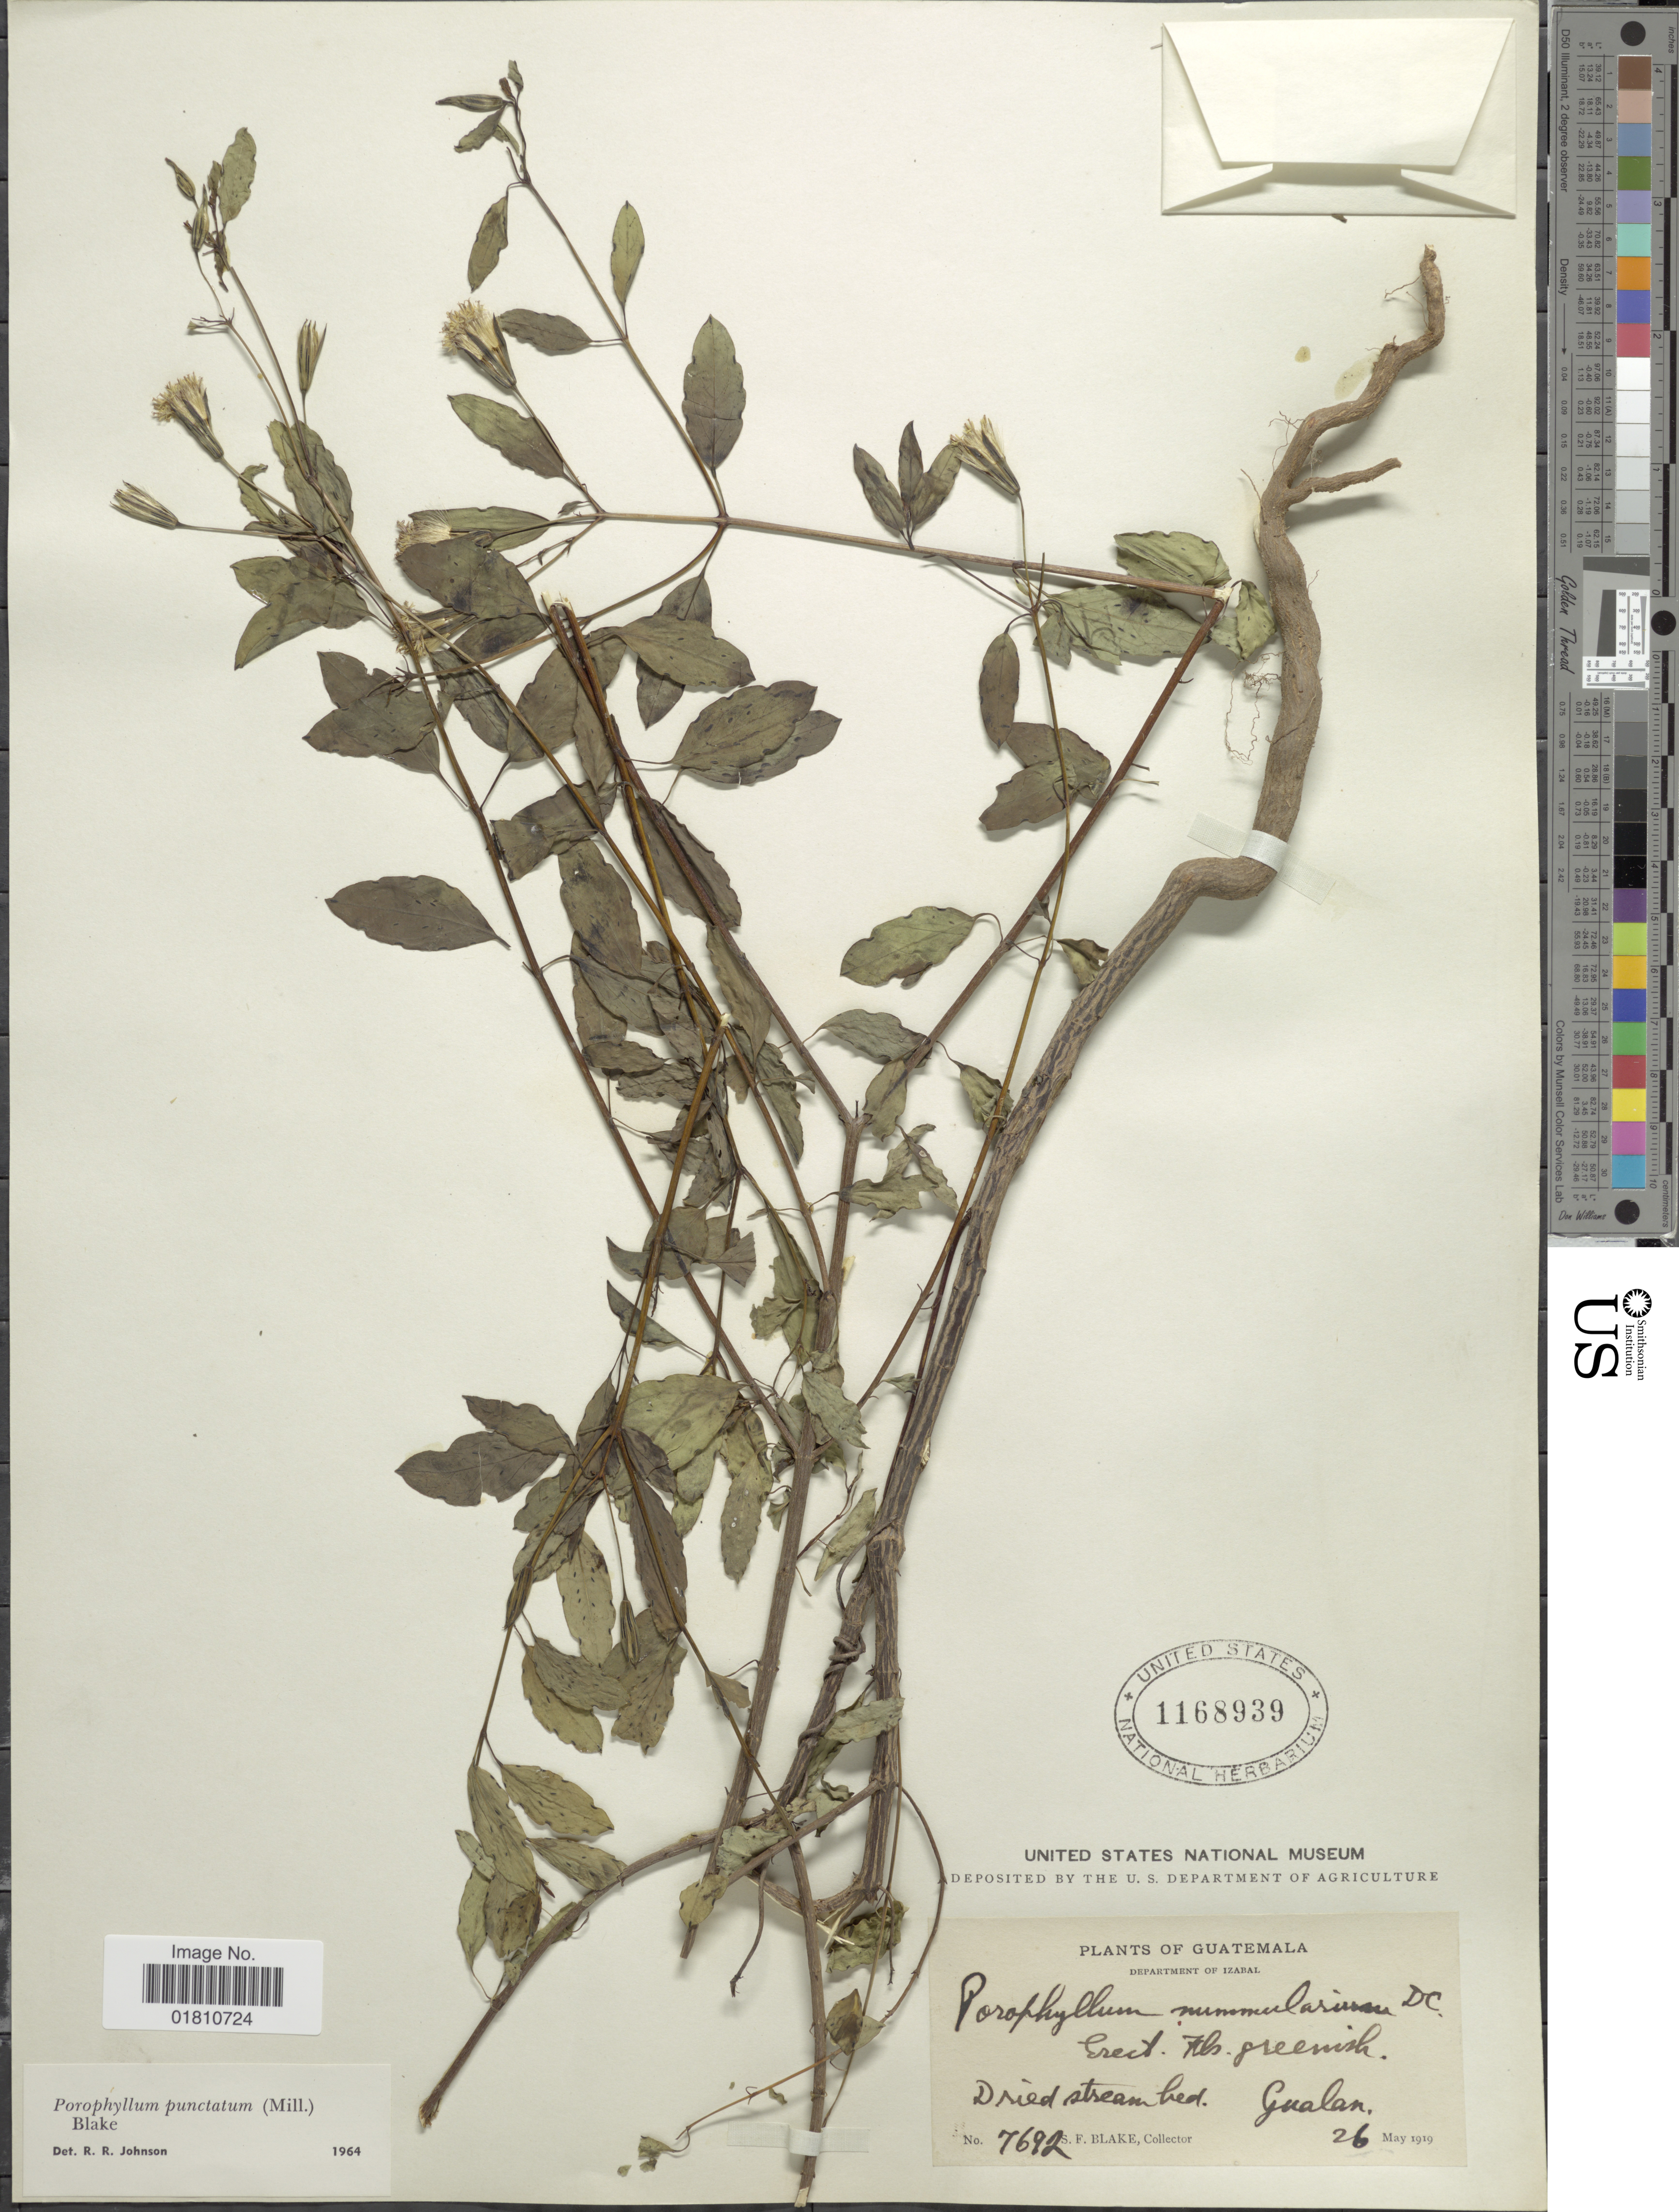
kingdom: Plantae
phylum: Tracheophyta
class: Magnoliopsida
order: Asterales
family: Asteraceae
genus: Porophyllum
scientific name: Porophyllum punctatum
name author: (Mill.) S.F. Blake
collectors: S. Blake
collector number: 7692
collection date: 1919-05-26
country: Guatemala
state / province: Izabal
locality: Dried stream bed, Gualan.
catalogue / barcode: US 1168939